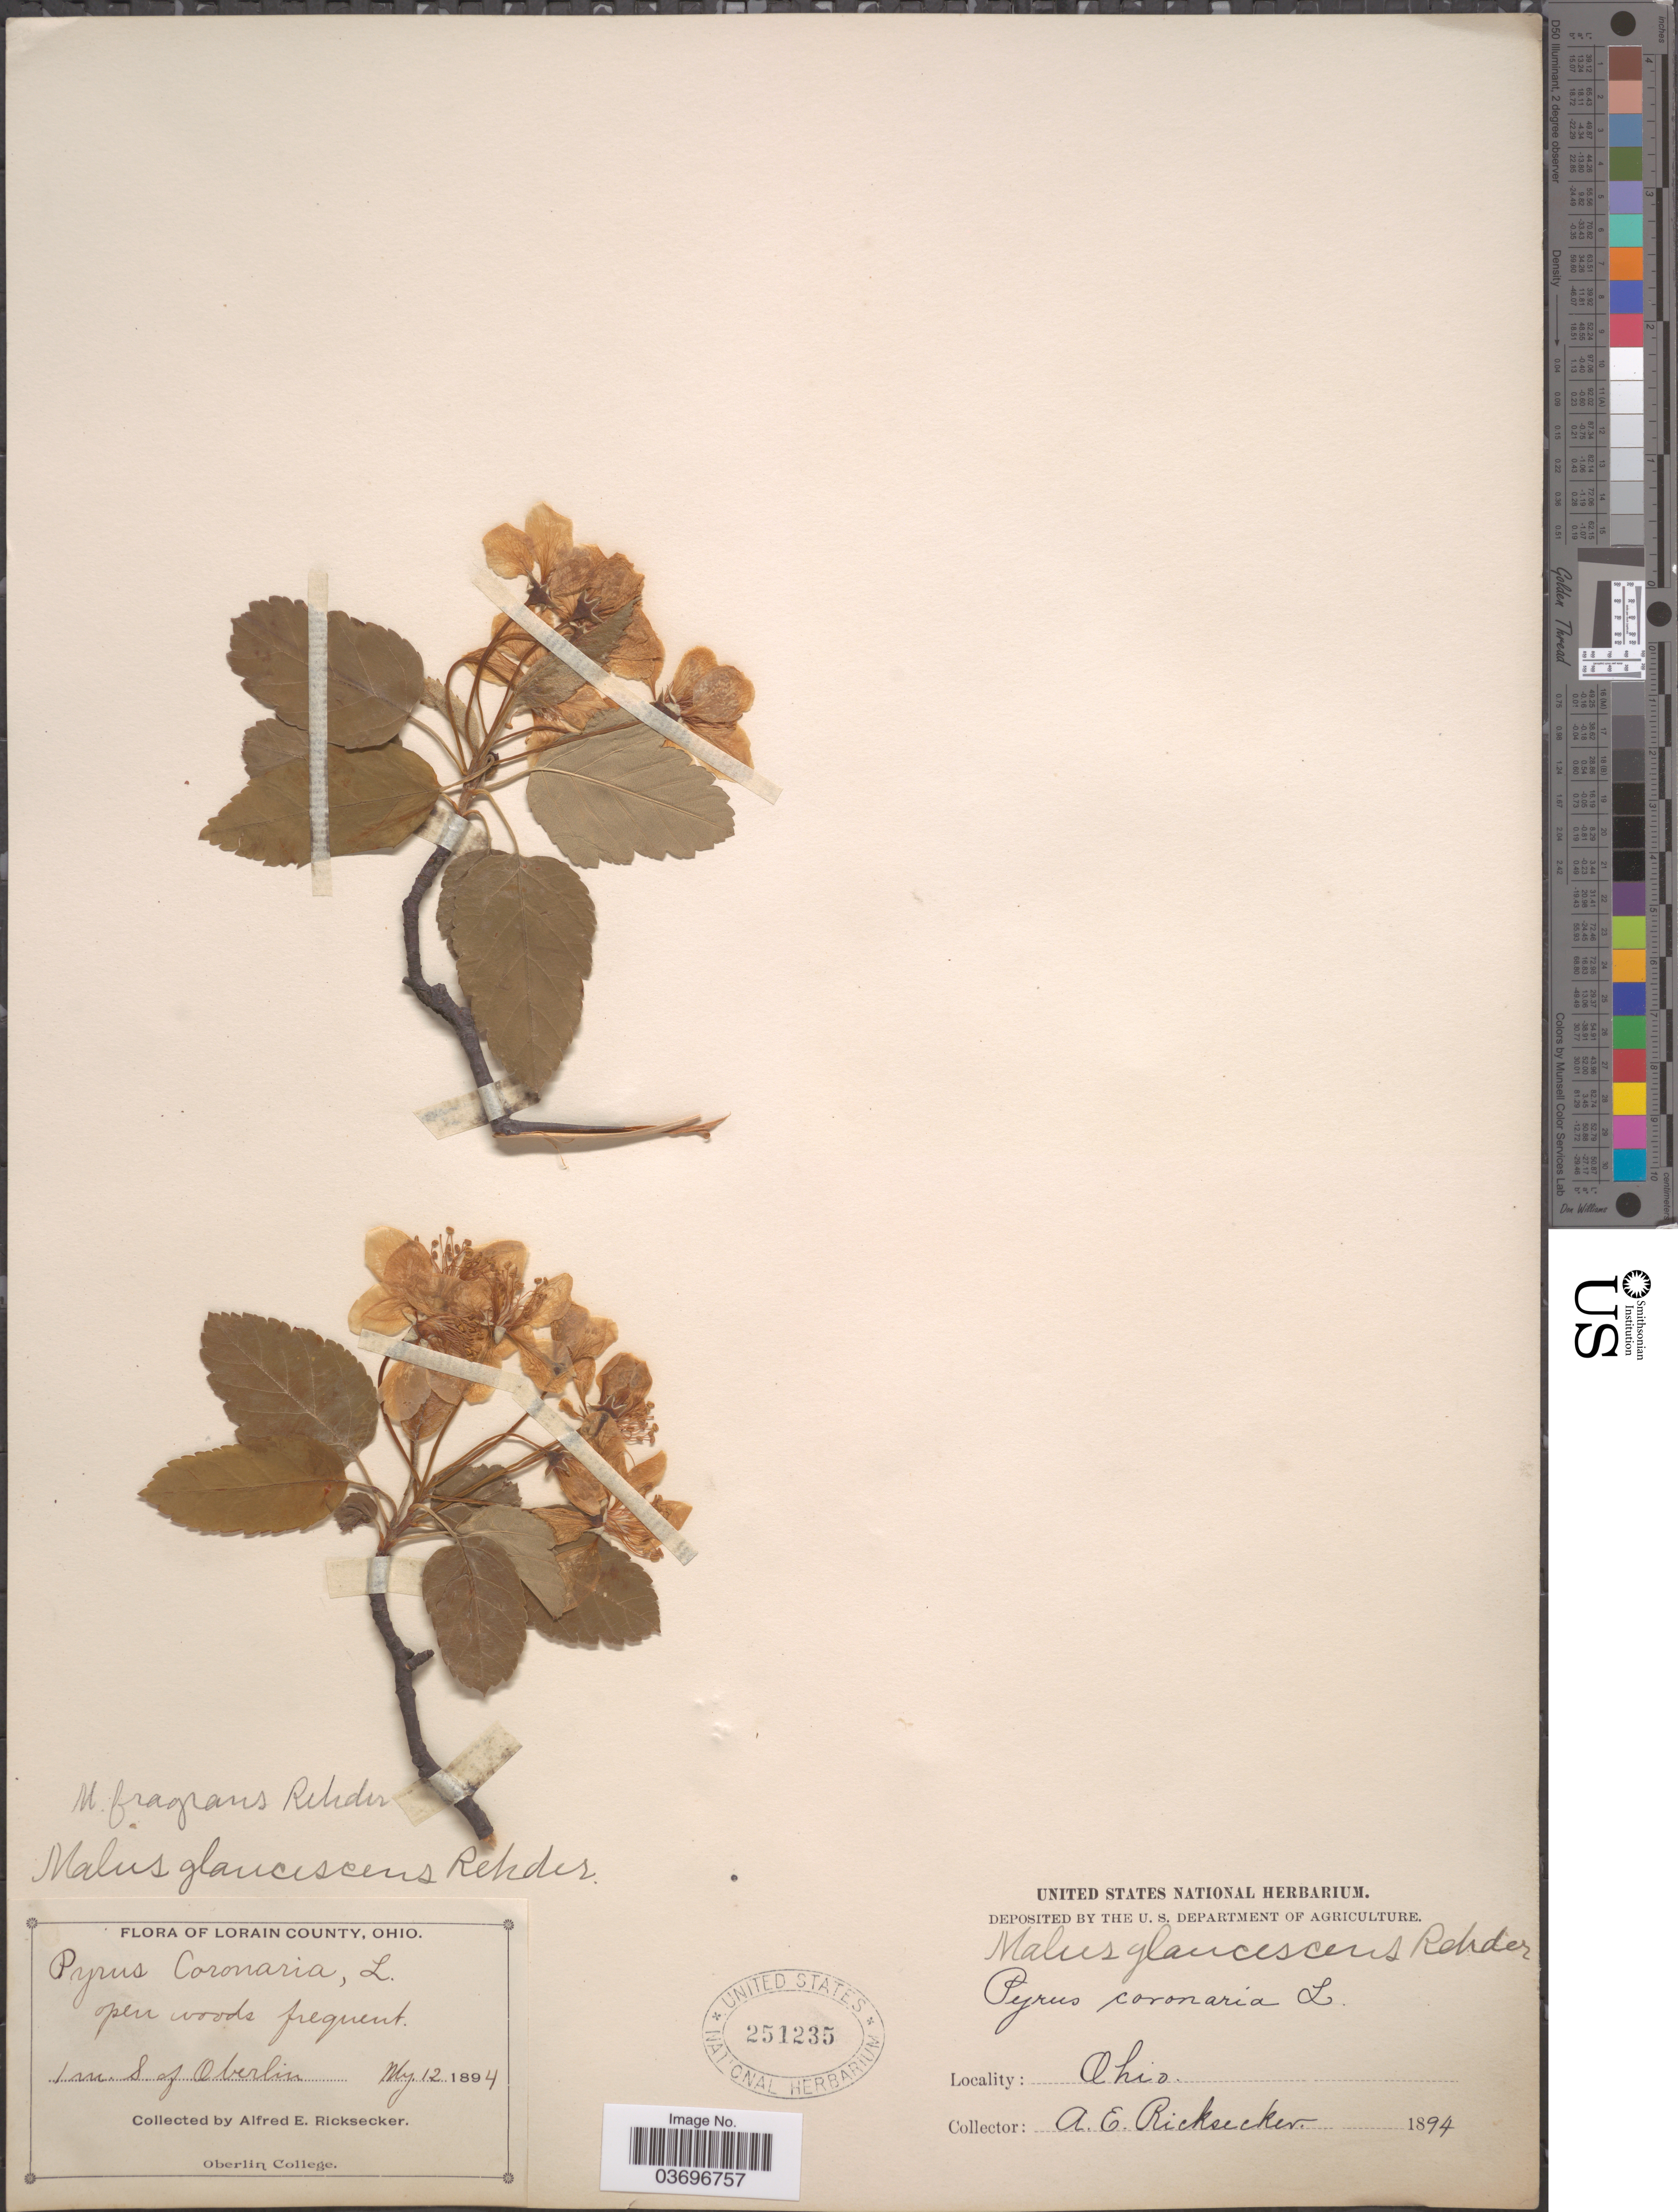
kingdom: Plantae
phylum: Tracheophyta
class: Magnoliopsida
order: Rosales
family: Rosaceae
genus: Malus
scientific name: Malus coronaria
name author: (L.) Mill.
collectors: A. E. Ricksecker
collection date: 1894-05-12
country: United States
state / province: Ohio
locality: Lorain County. 1 m. S. of Oberlin.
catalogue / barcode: US 251235